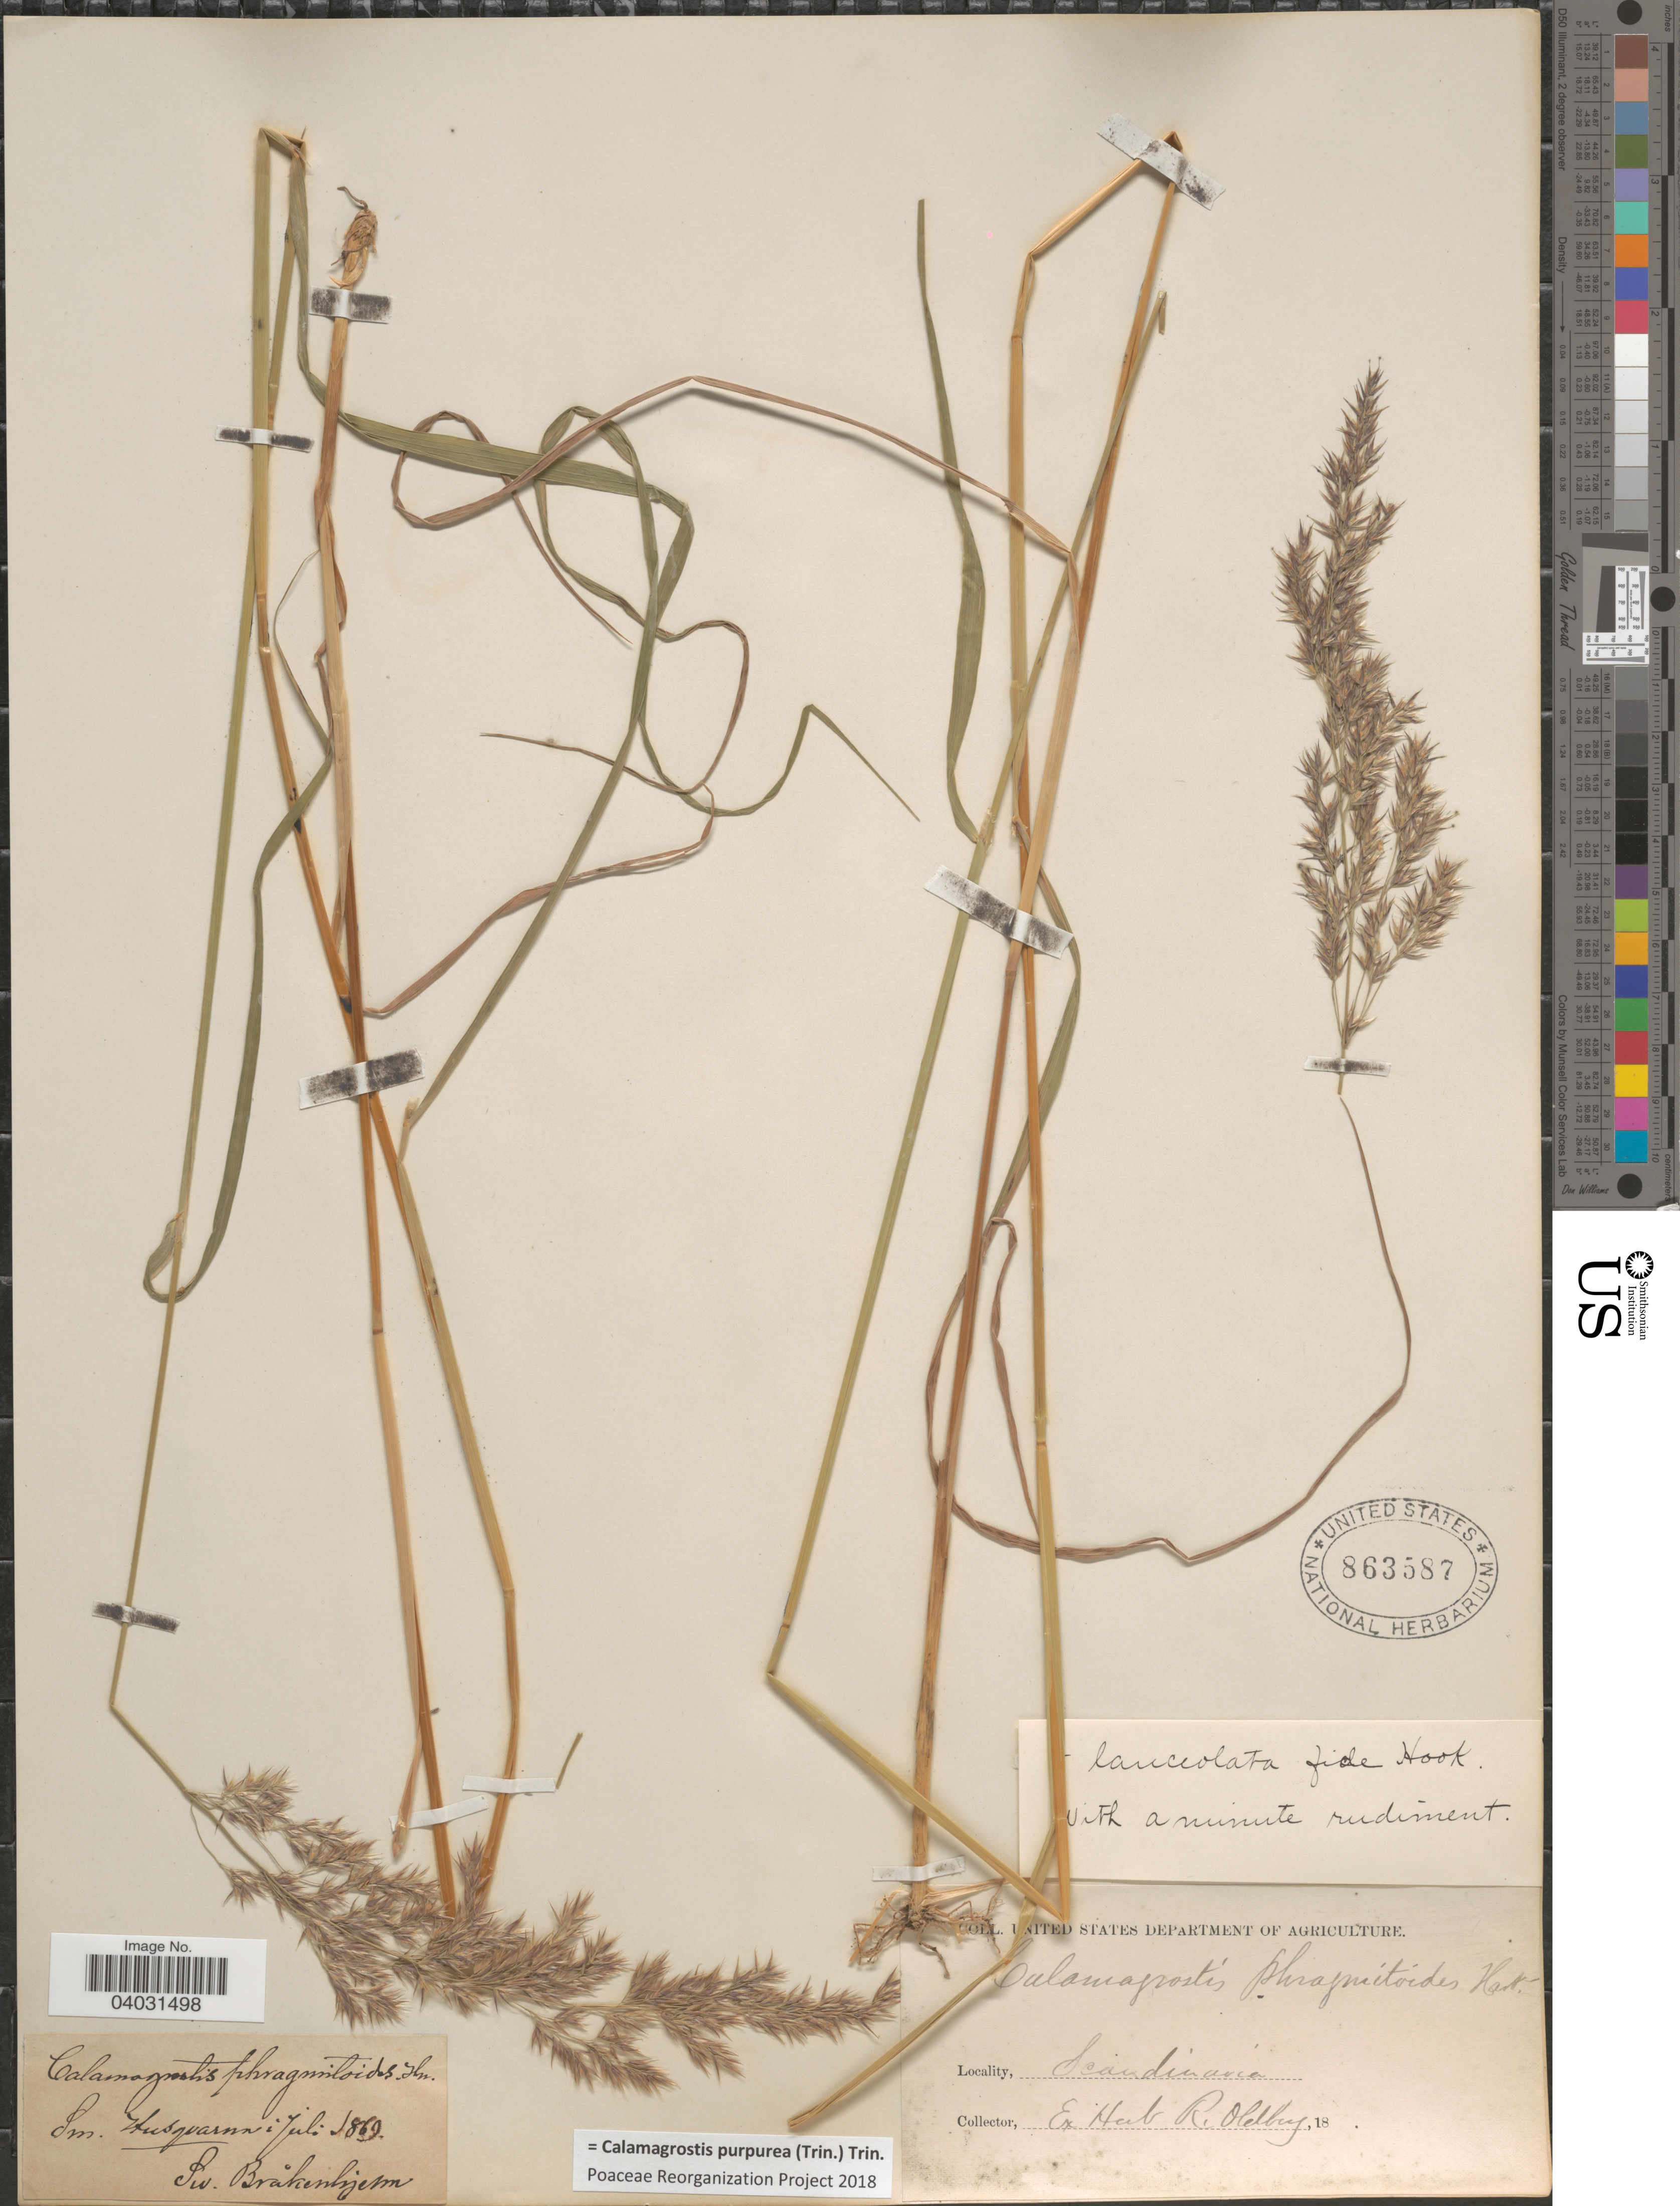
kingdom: Plantae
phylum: Tracheophyta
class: Liliopsida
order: Poales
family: Poaceae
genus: Calamagrostis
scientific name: Calamagrostis purpurea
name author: (Trin.) Trin.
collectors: ex herb. R. Oldberg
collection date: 1869-07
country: Sweden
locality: Sm. Husqvarna. Sw. Bråkenhjelm. Scandinavia.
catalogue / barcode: US 863587